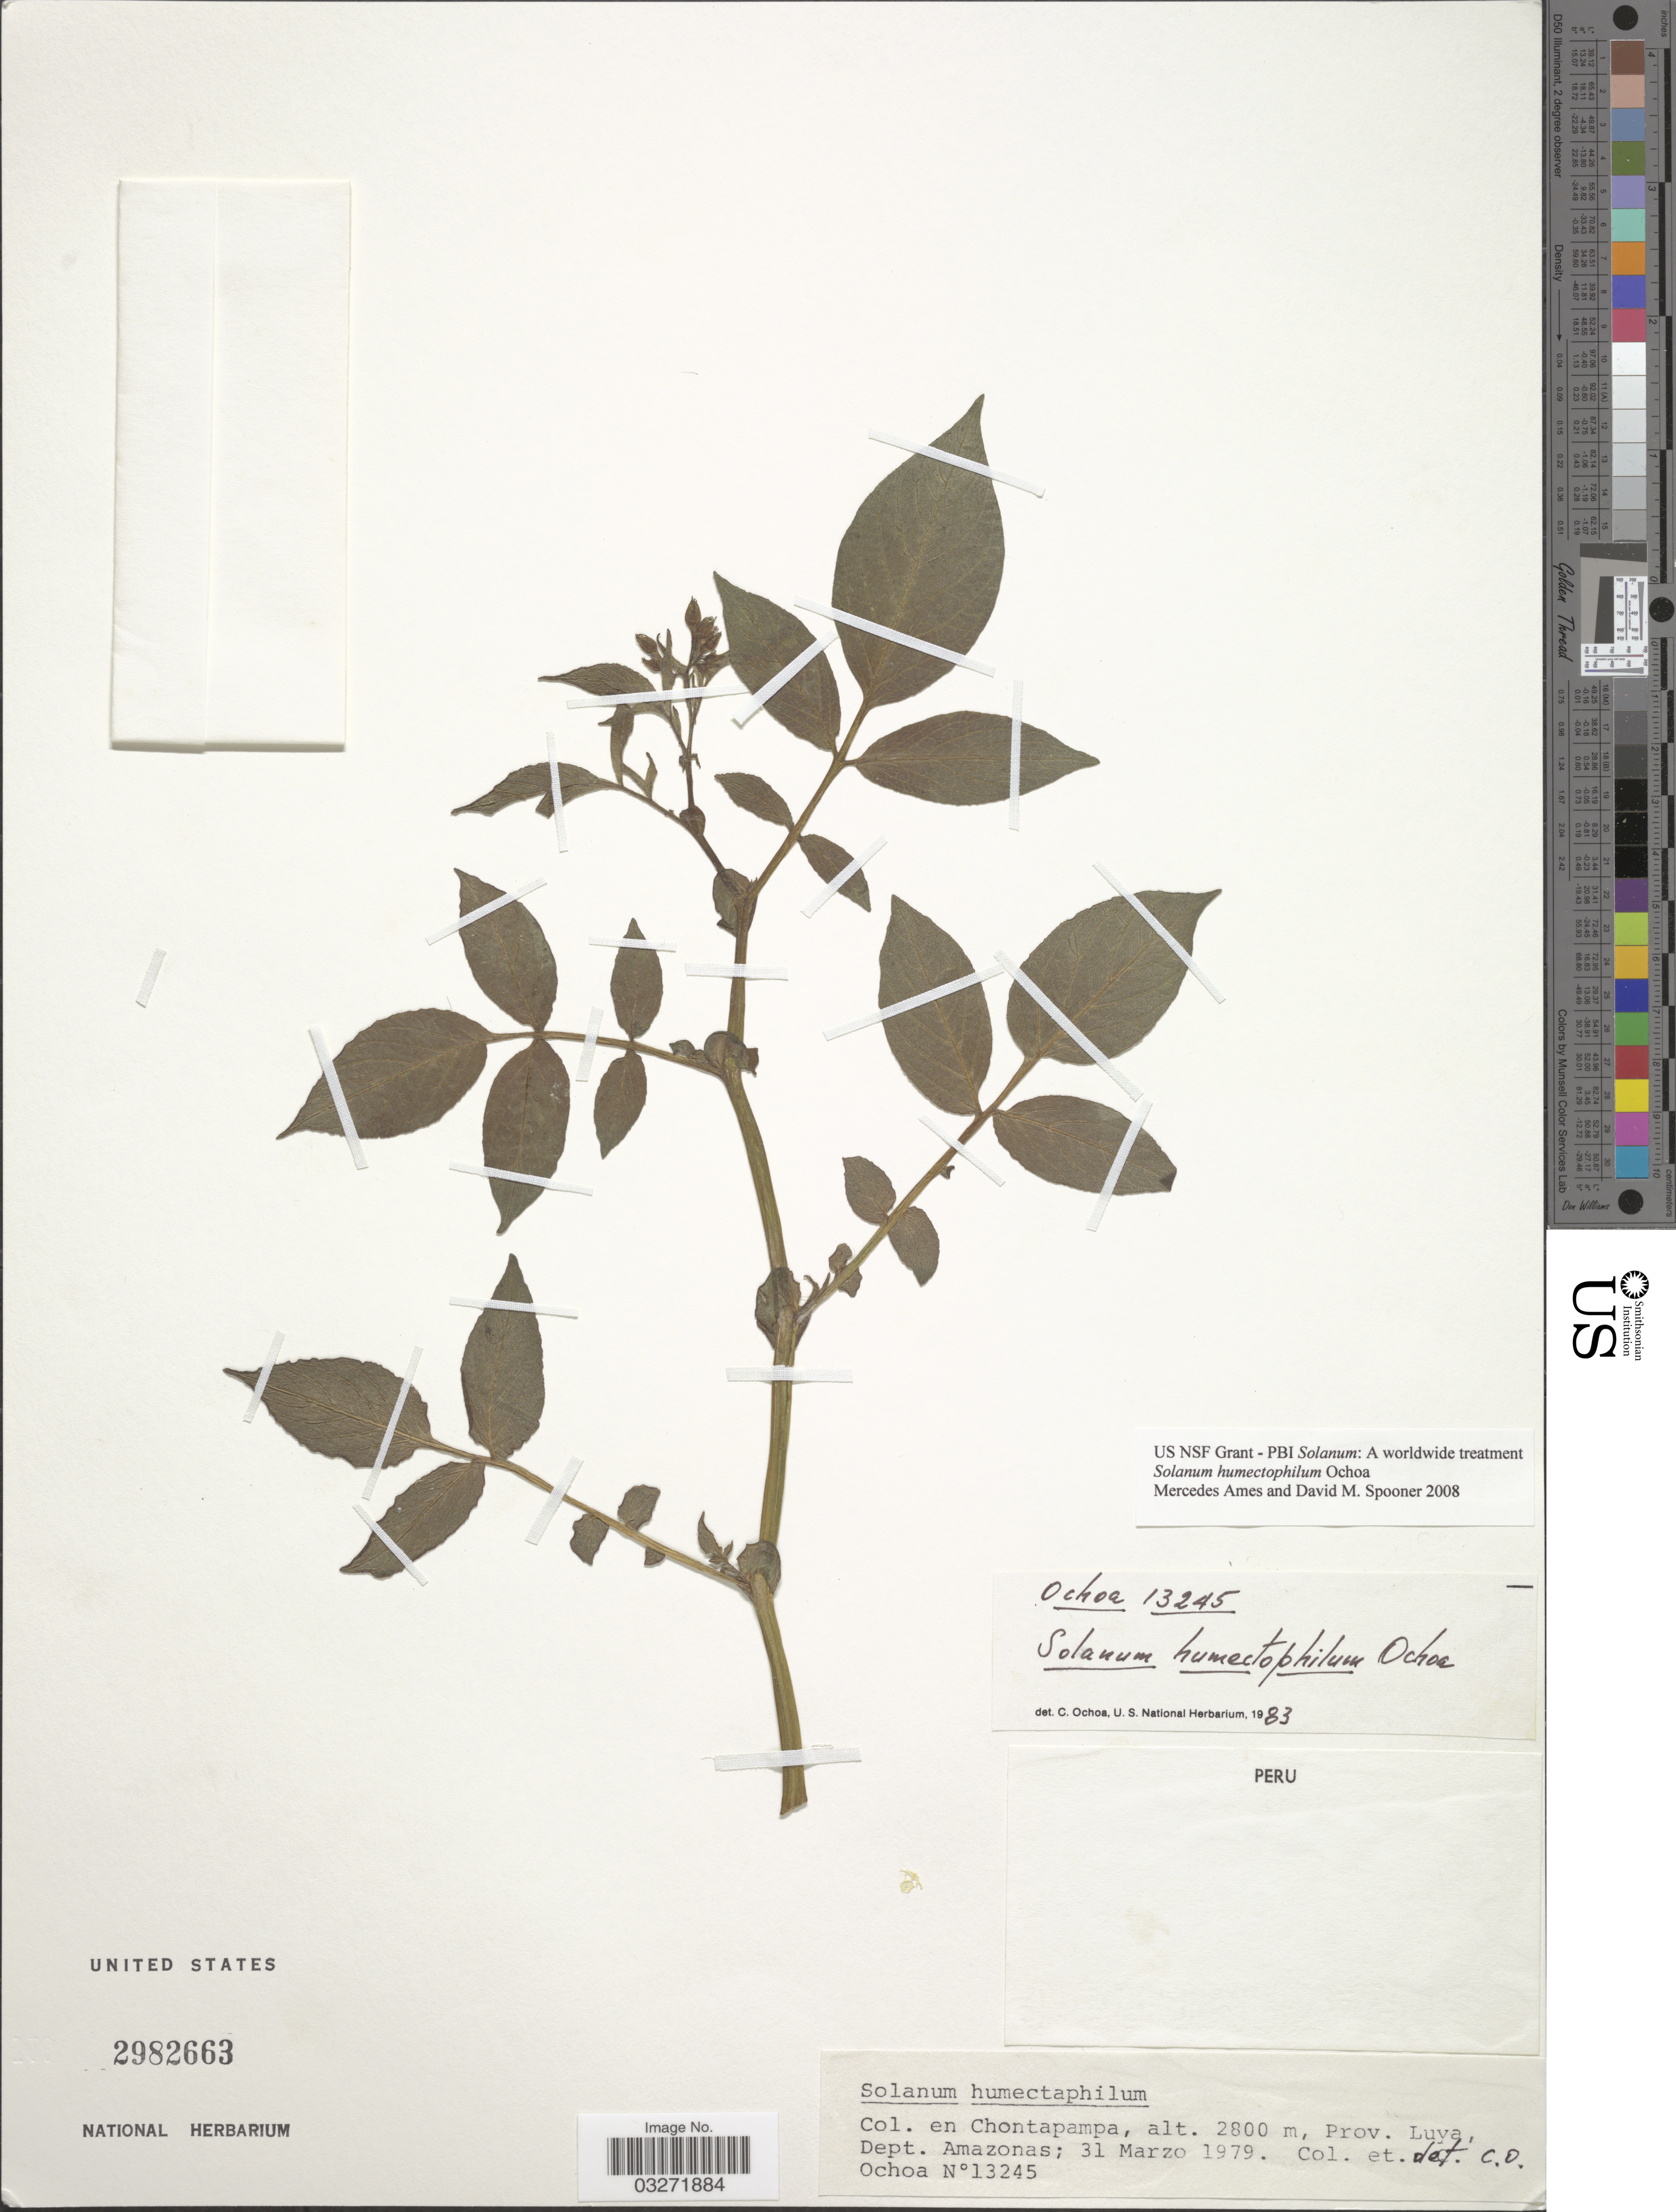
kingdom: Plantae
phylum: Tracheophyta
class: Magnoliopsida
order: Solanales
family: Solanaceae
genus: Solanum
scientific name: Solanum humectophilum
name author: Ochoa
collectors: C. Ochoa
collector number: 13245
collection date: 1979-03-31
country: Peru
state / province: Amazonas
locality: Col. en Chontapampa, Prov. Luya, Dept. Amazonas.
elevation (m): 2800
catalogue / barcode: US 2982663